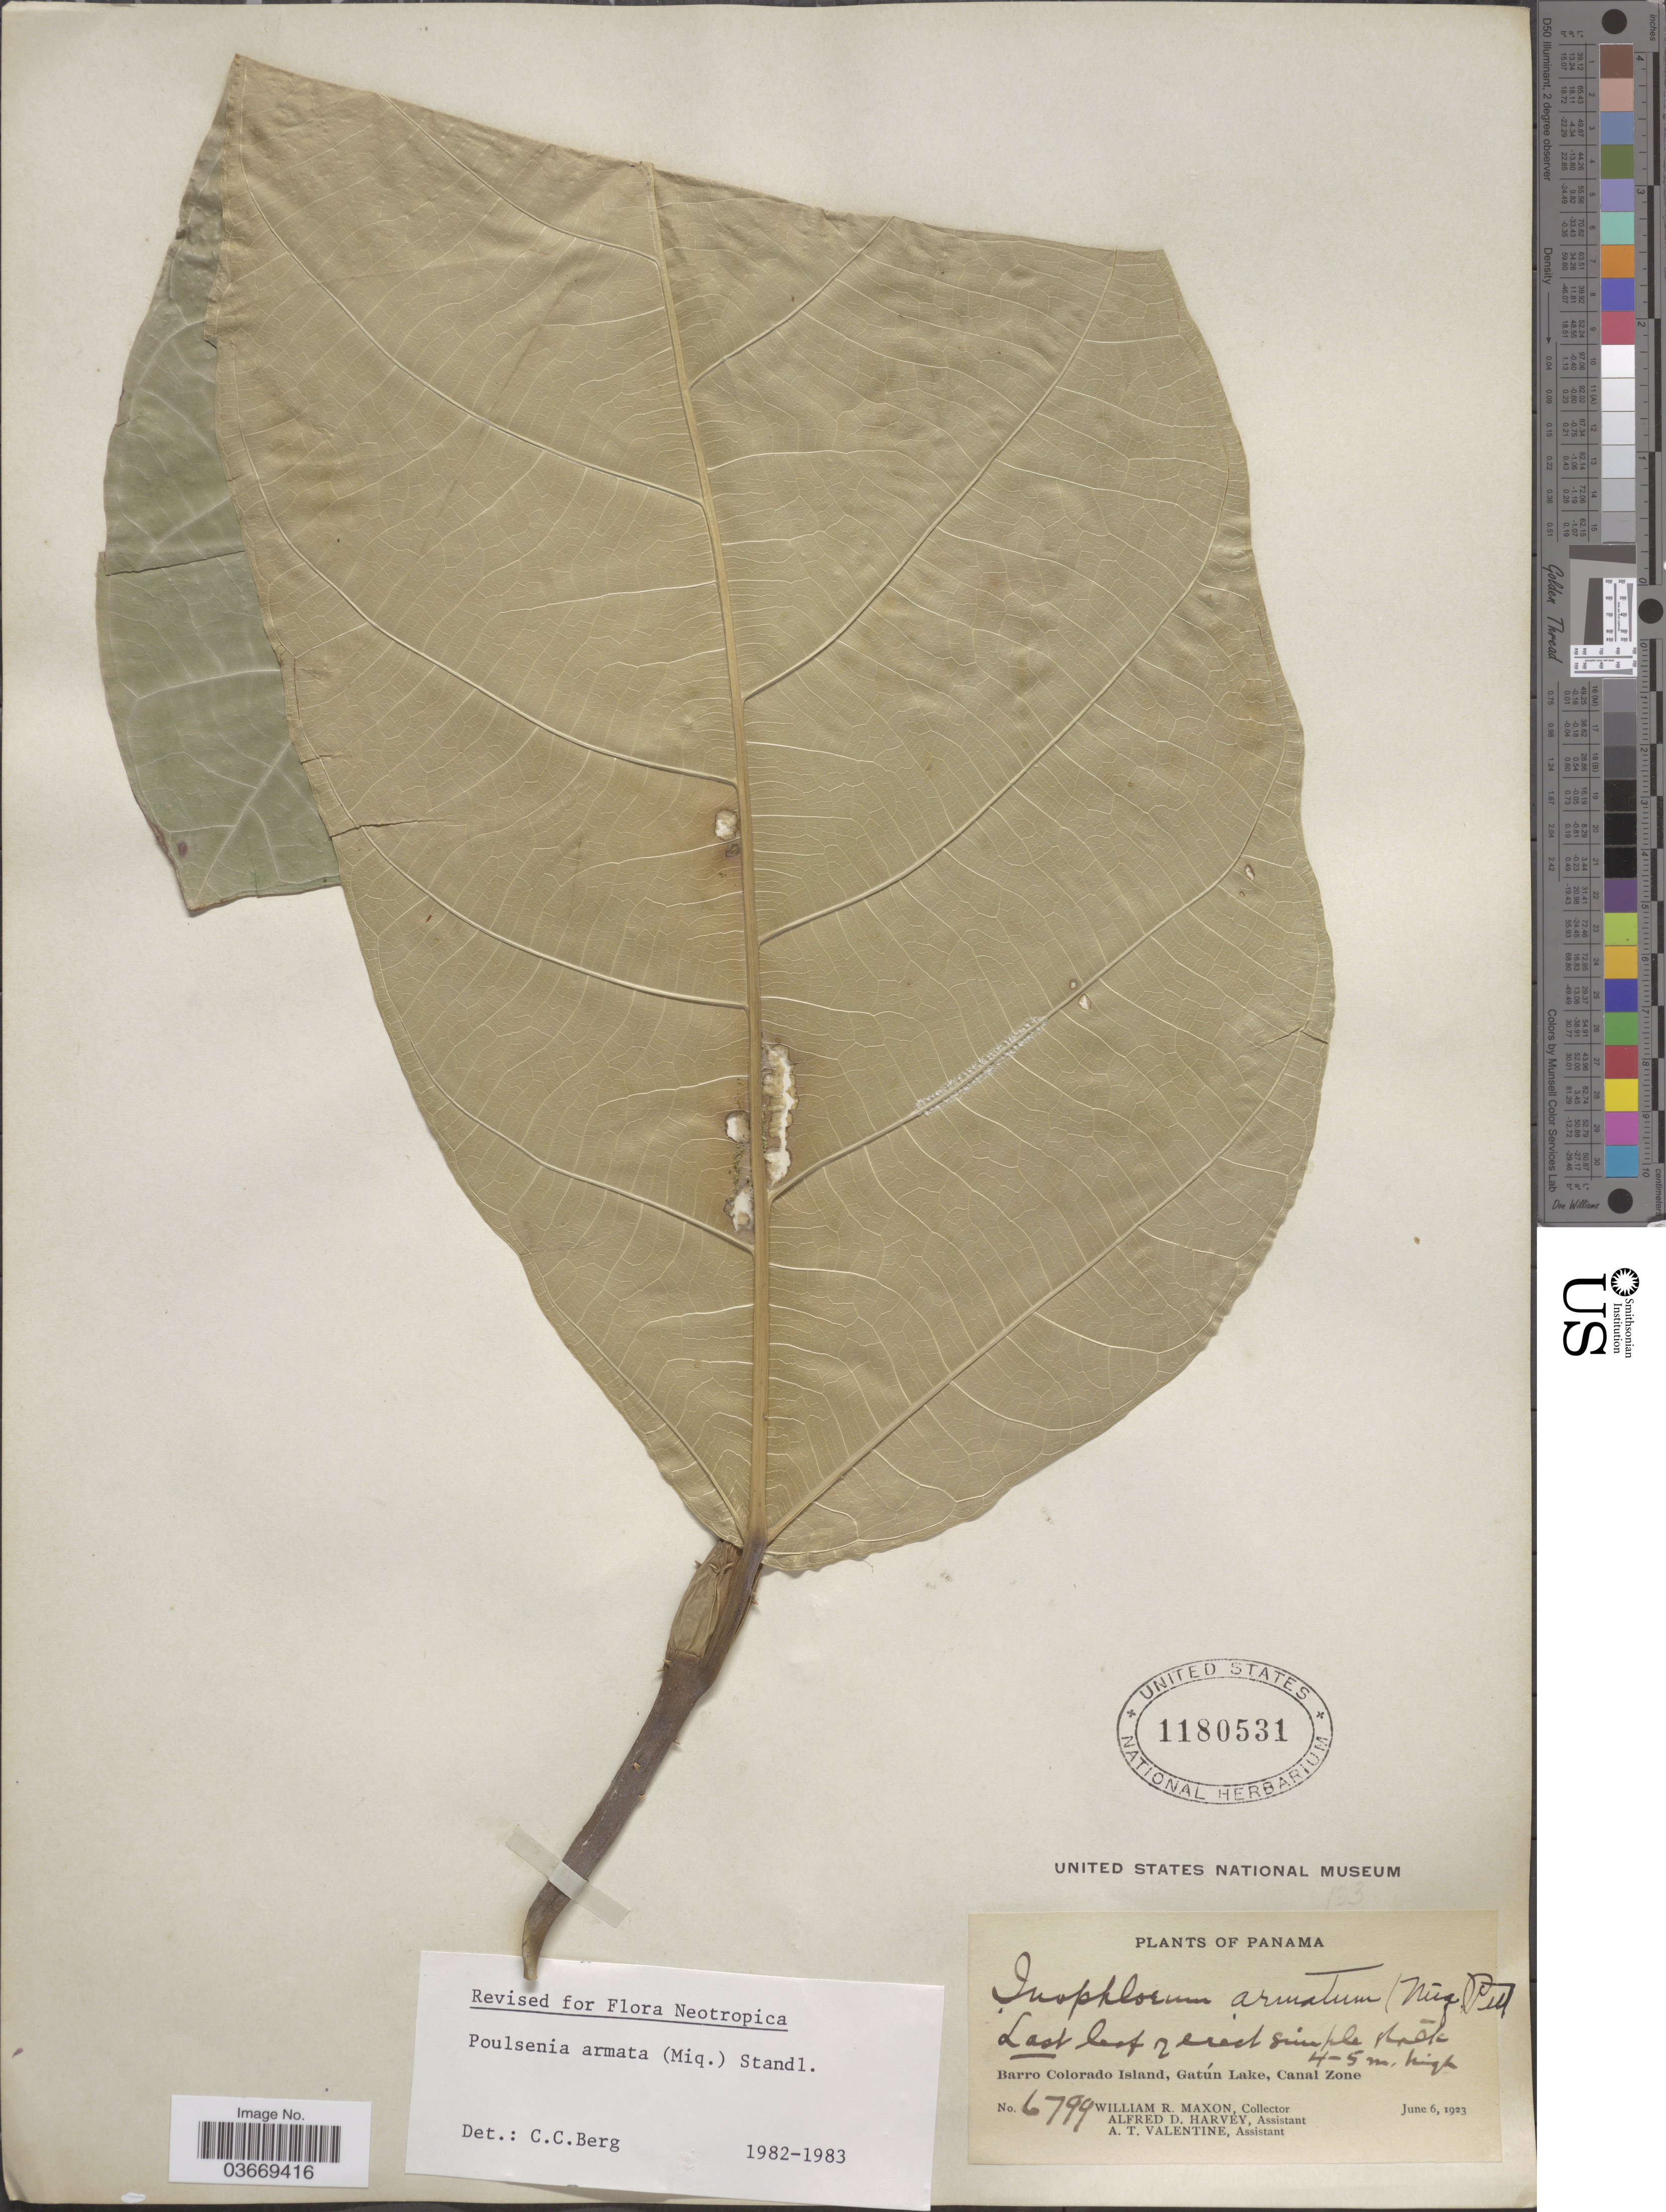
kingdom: Plantae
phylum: Tracheophyta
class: Magnoliopsida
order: Rosales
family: Moraceae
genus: Poulsenia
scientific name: Poulsenia armata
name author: (Miq.) Standl.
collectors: W. R. Maxon, A. D. Harvey & A. Valentine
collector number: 6799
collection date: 1923-06-06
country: Panama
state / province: Colón / Panamá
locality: Barro Colorado Island, Gatún Lake, Canal Zone.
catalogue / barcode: US 1180531